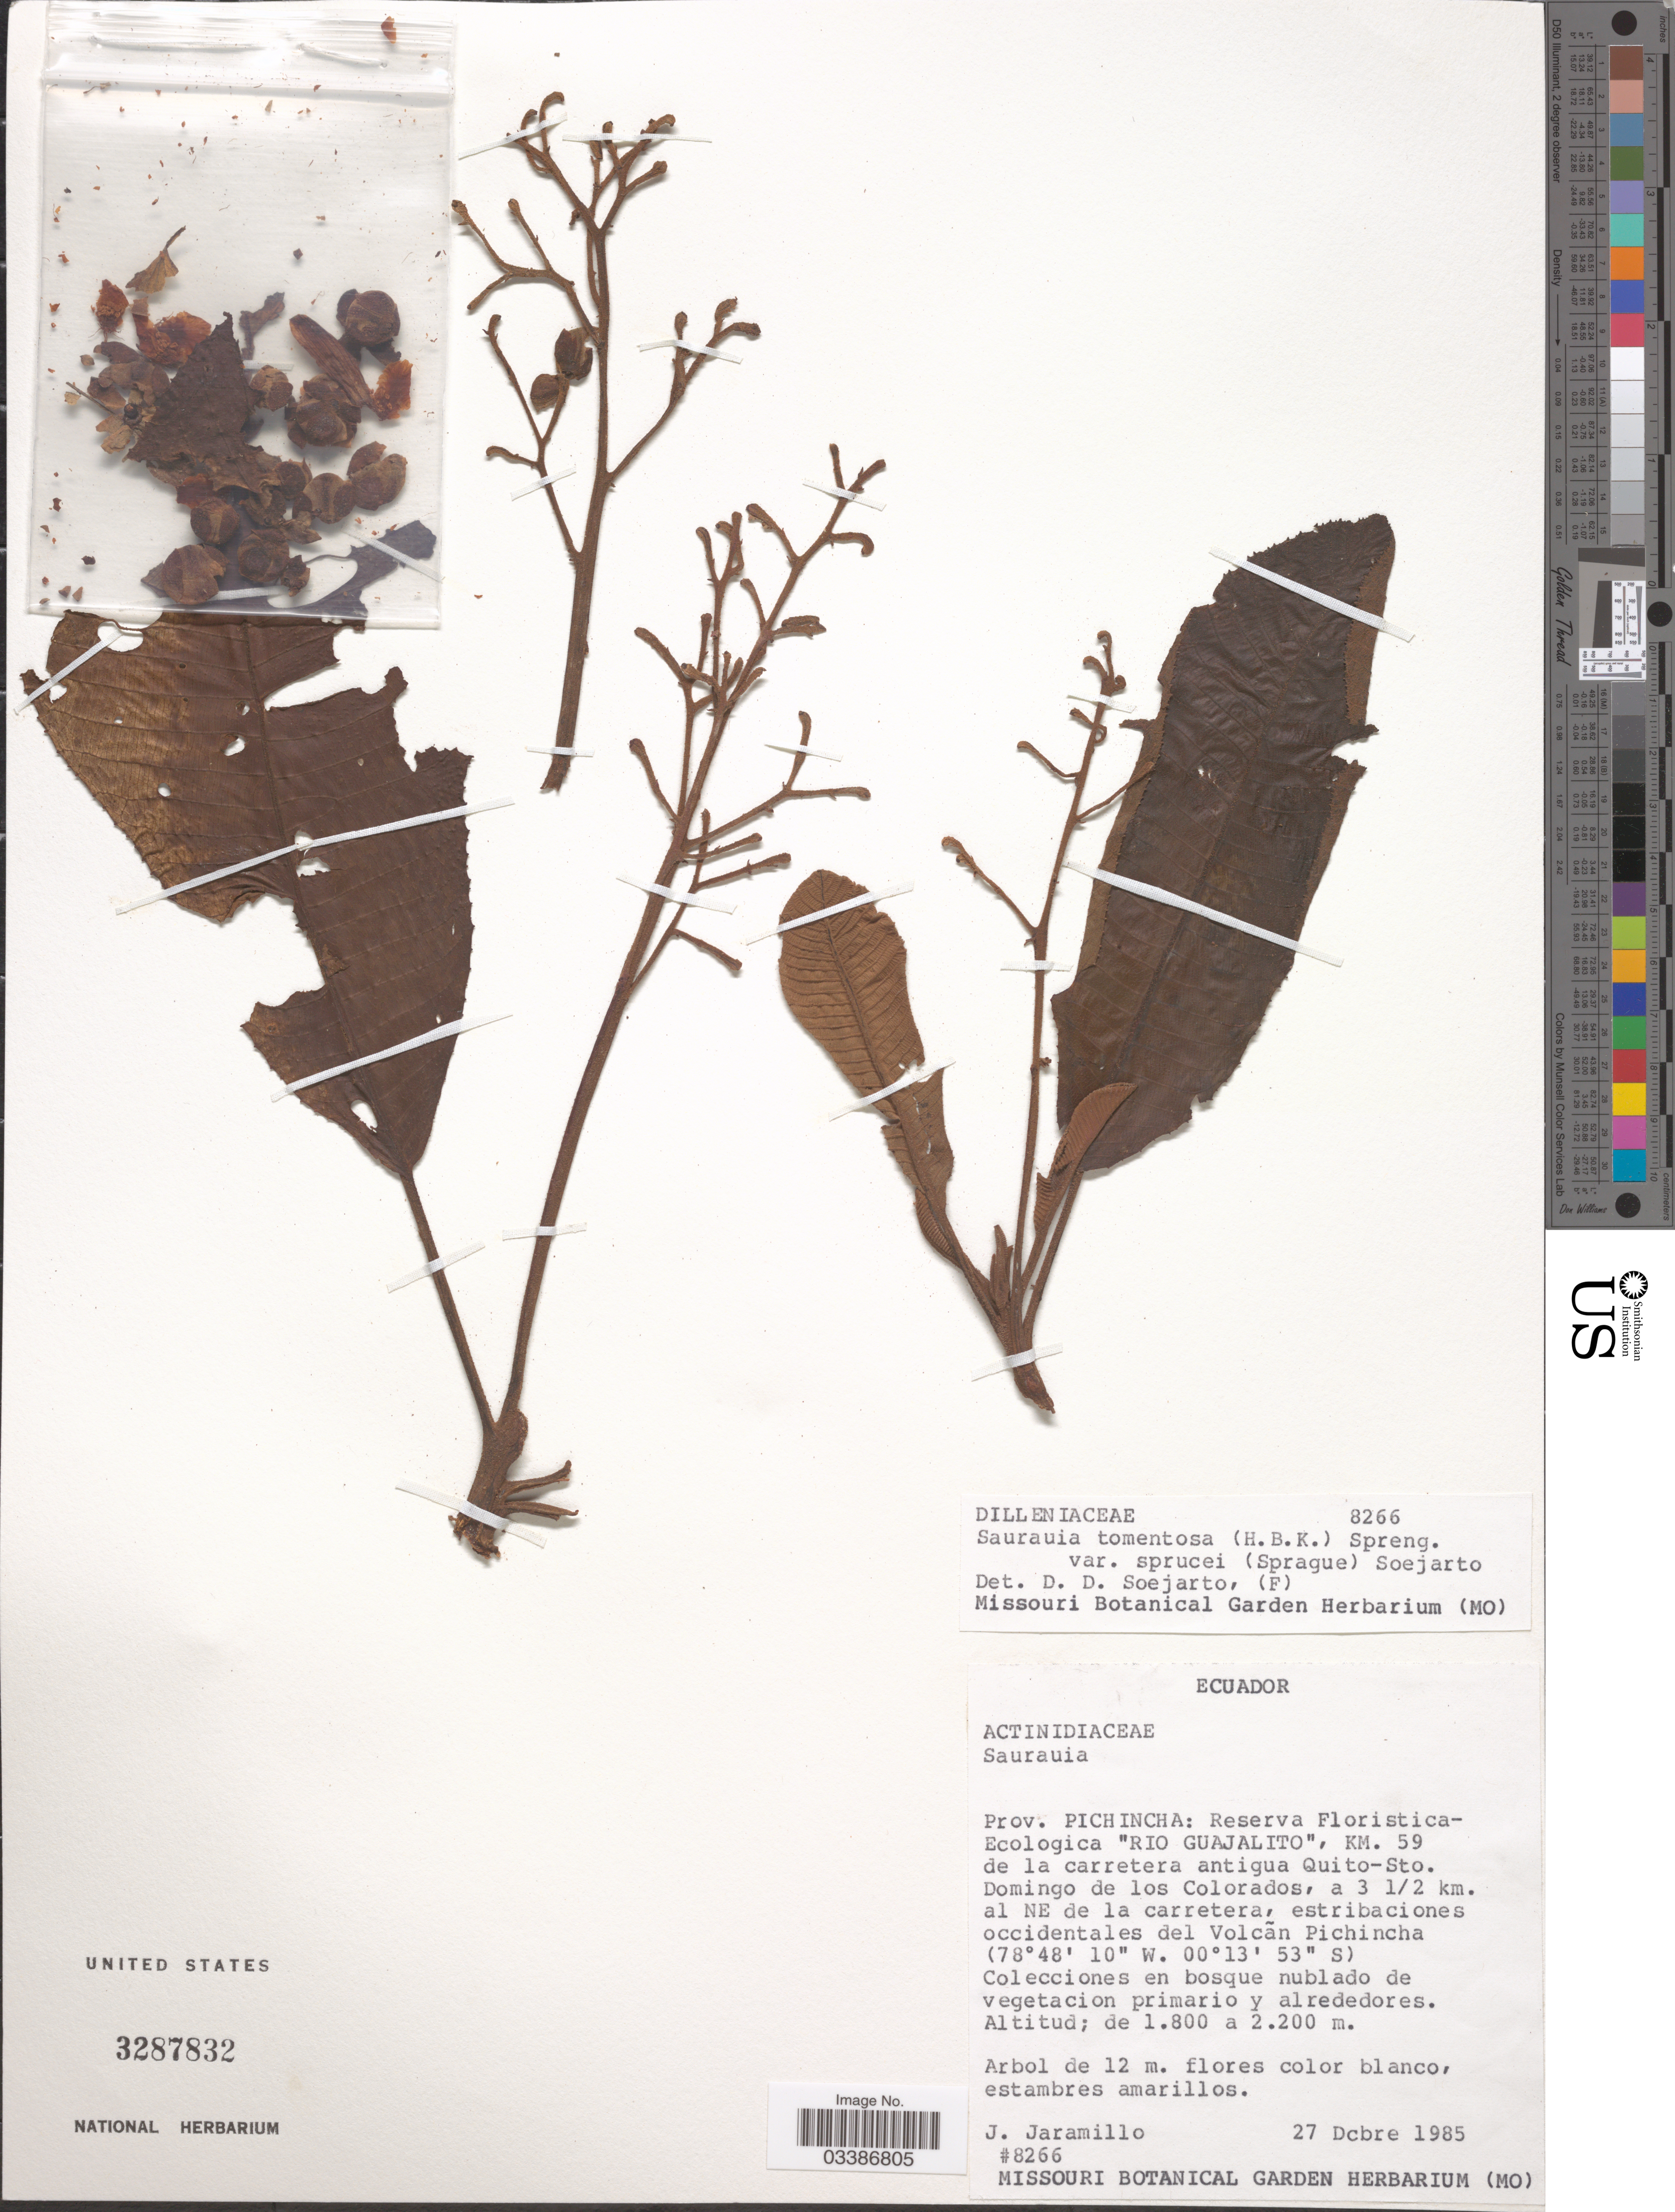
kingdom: Plantae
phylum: Tracheophyta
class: Magnoliopsida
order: Ericales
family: Actinidiaceae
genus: Saurauia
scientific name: Saurauia tomentosa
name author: (Kunth) Spreng.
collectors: J. Jaramillo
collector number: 8266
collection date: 1985-12-27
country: Ecuador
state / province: Pichincha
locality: Reserva Floristica-Ecologica "Rio Guajalito", KM. 59 de la carretera antigua Quito-Sto. Domingo de los Colorados, a 3½ km. al NE de la carretera, estribaciones occidentales del Volcãn Pichincha.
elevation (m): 1800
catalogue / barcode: US 3287832